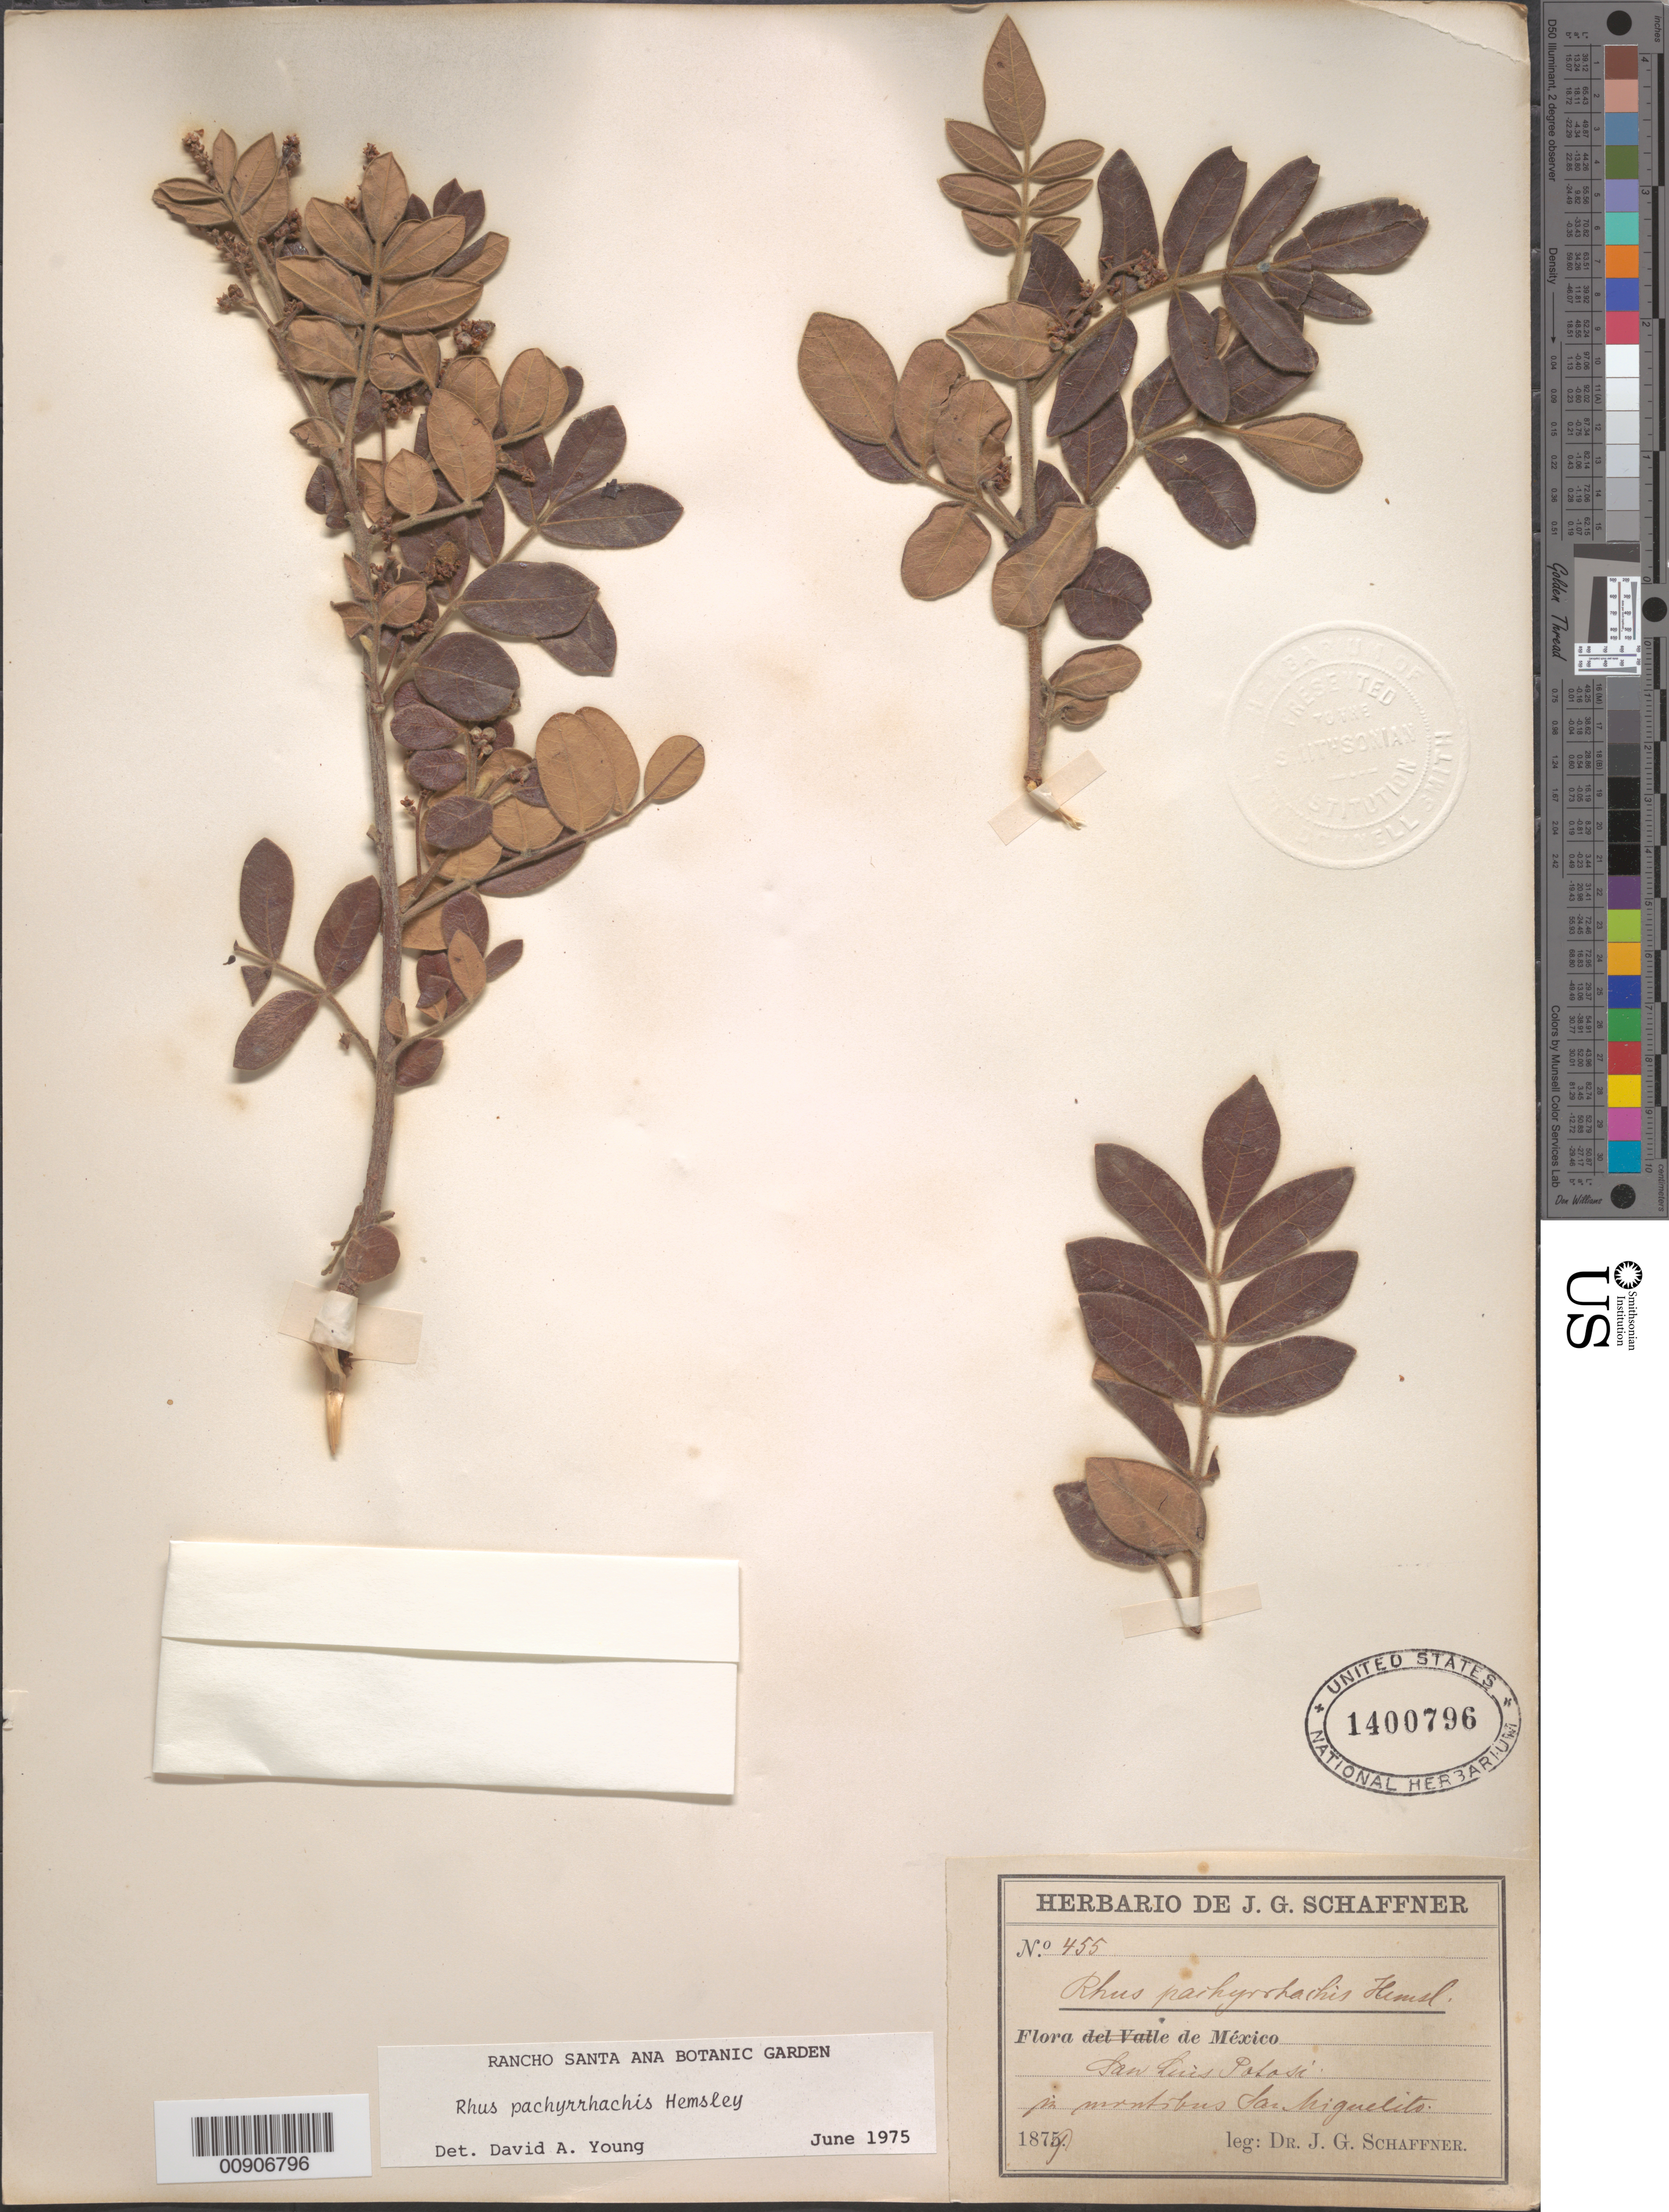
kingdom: Plantae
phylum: Tracheophyta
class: Magnoliopsida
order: Sapindales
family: Anacardiaceae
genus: Rhus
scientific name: Rhus pachyrrhachis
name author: Hemsl.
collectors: J. G. Schaffner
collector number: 455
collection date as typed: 1879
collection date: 1879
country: Mexico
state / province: San Luis Potosí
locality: San Luis Potosí. In montibus San Miguelito.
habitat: In montibus.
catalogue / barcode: US 1400796